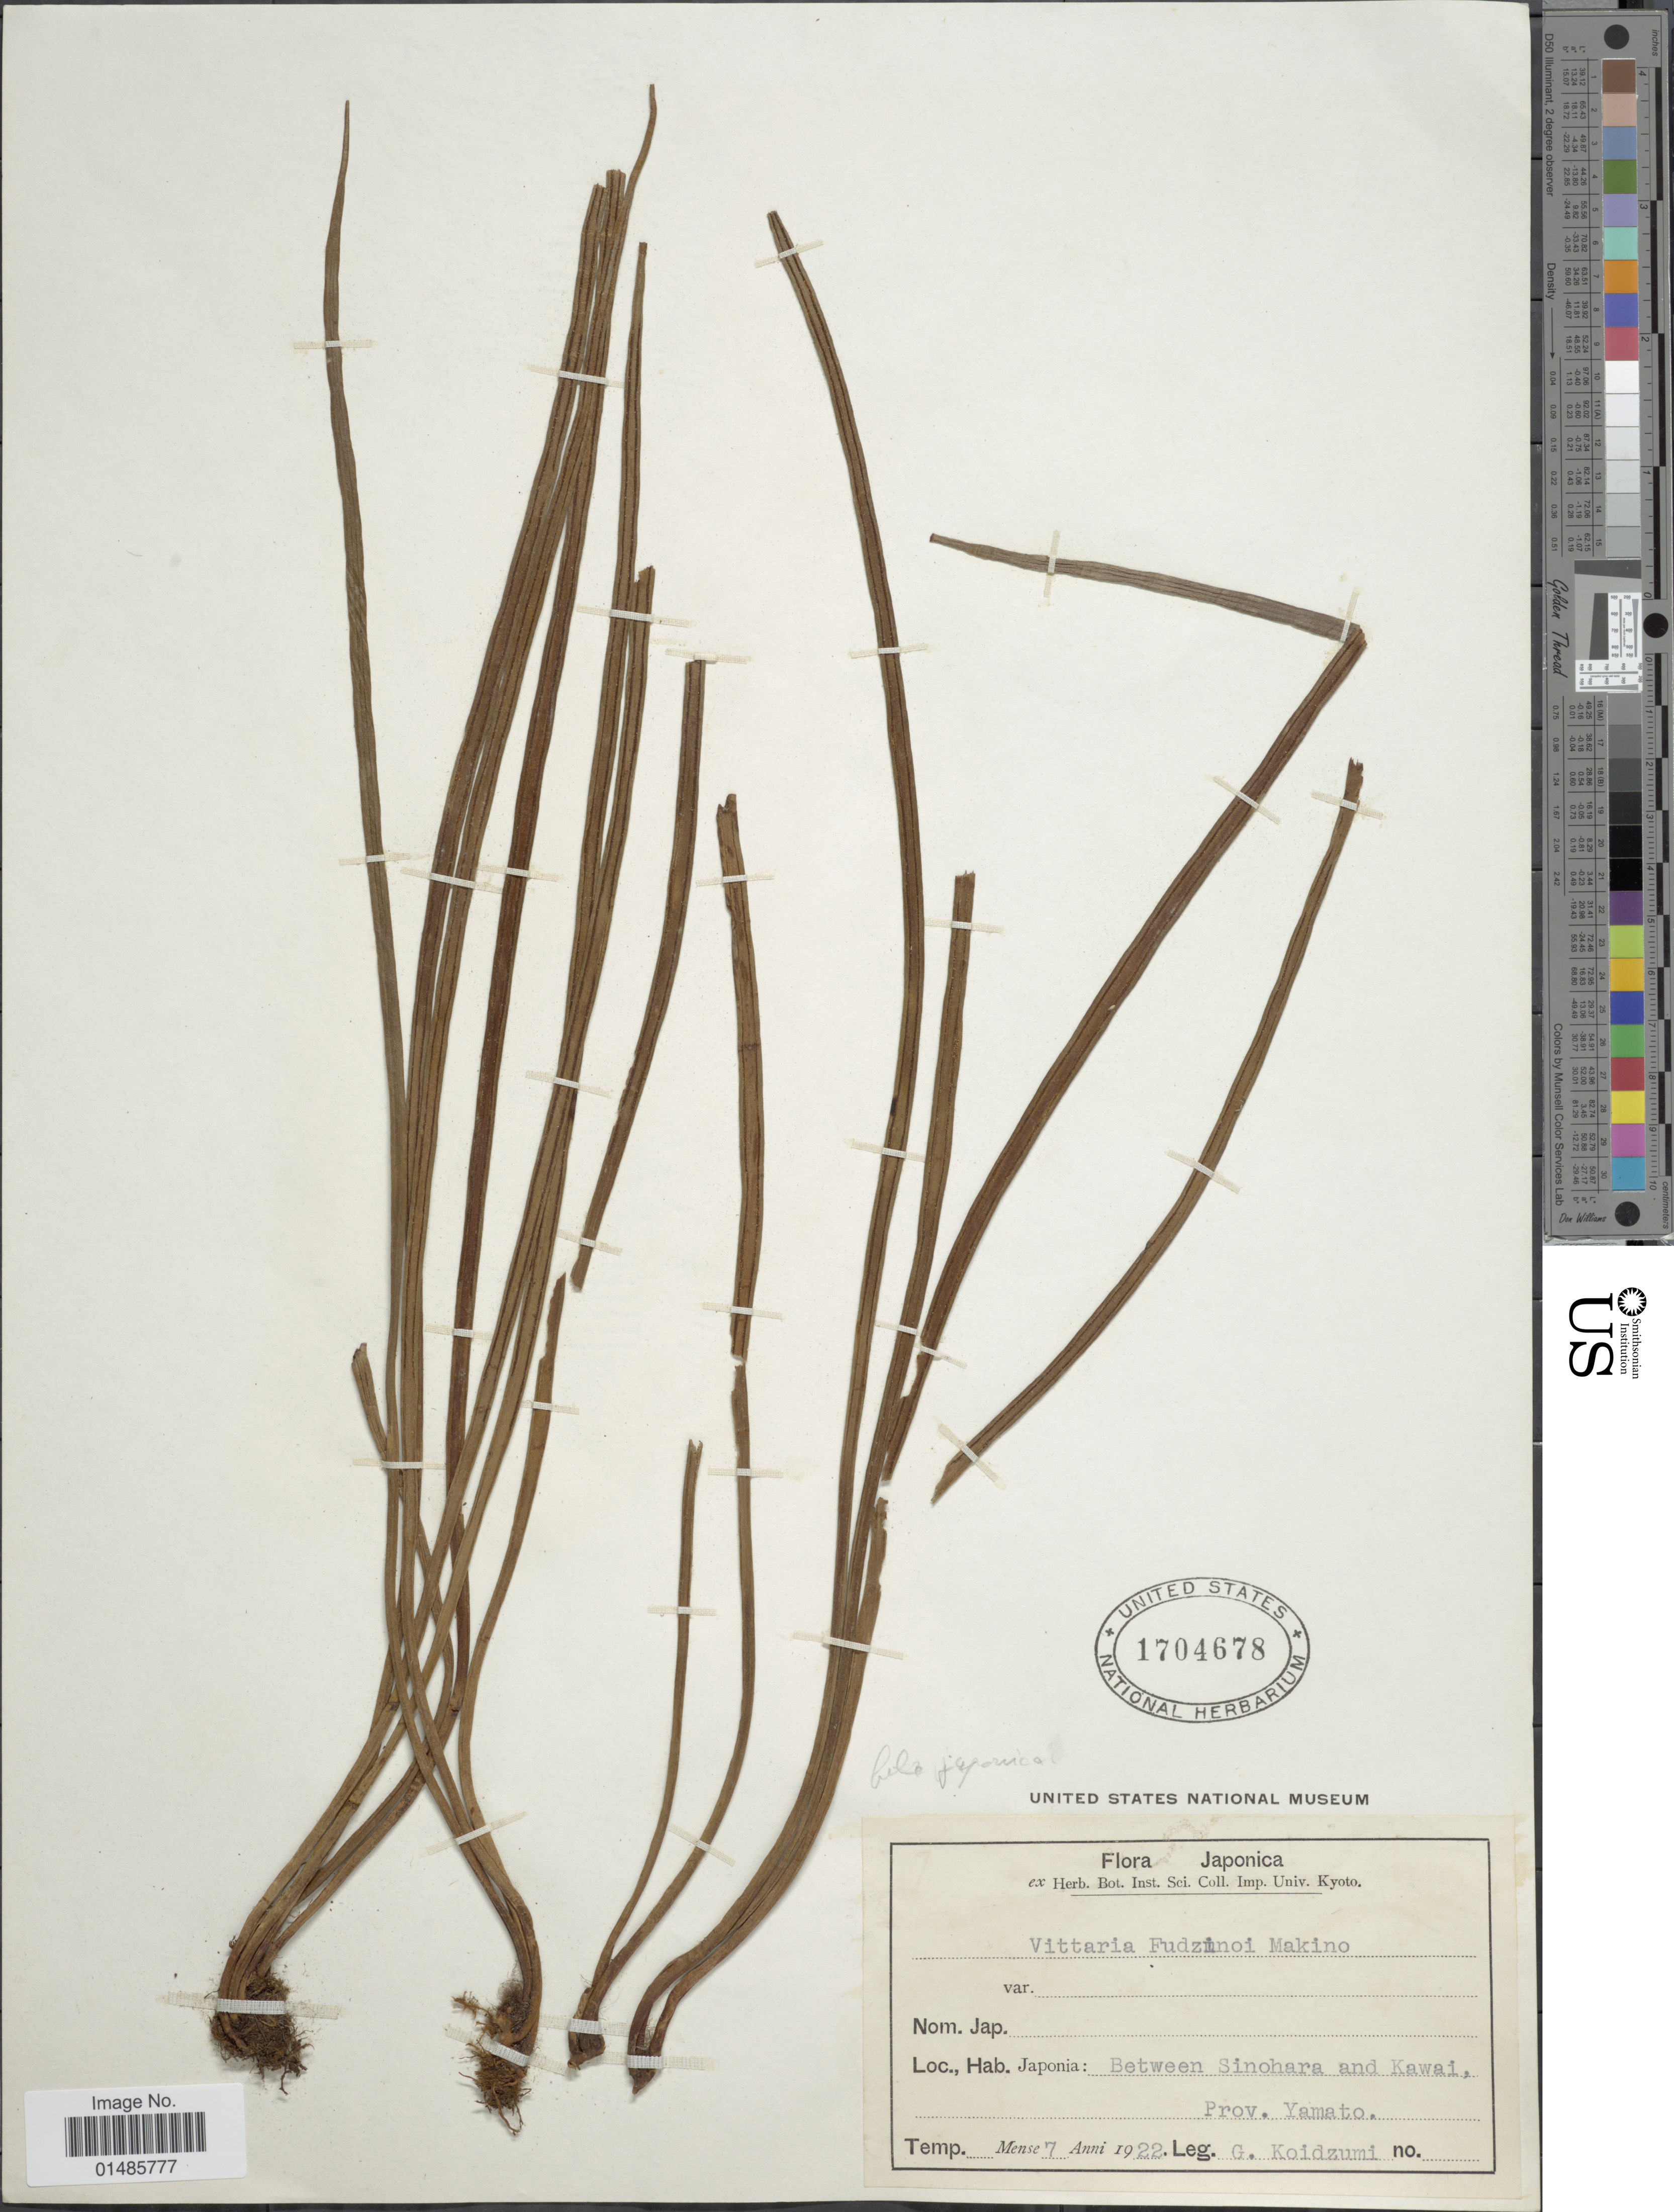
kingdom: Plantae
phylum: Tracheophyta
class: Polypodiopsida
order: Polypodiales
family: Pteridaceae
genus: Haplopteris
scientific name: Haplopteris flexuosa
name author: (Fée) E.H. Crane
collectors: G. Koidzumi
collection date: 1922-07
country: Japan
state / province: Nara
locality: Between Sinohara and Kawai. Prov. Yamato.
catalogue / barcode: US 1704678